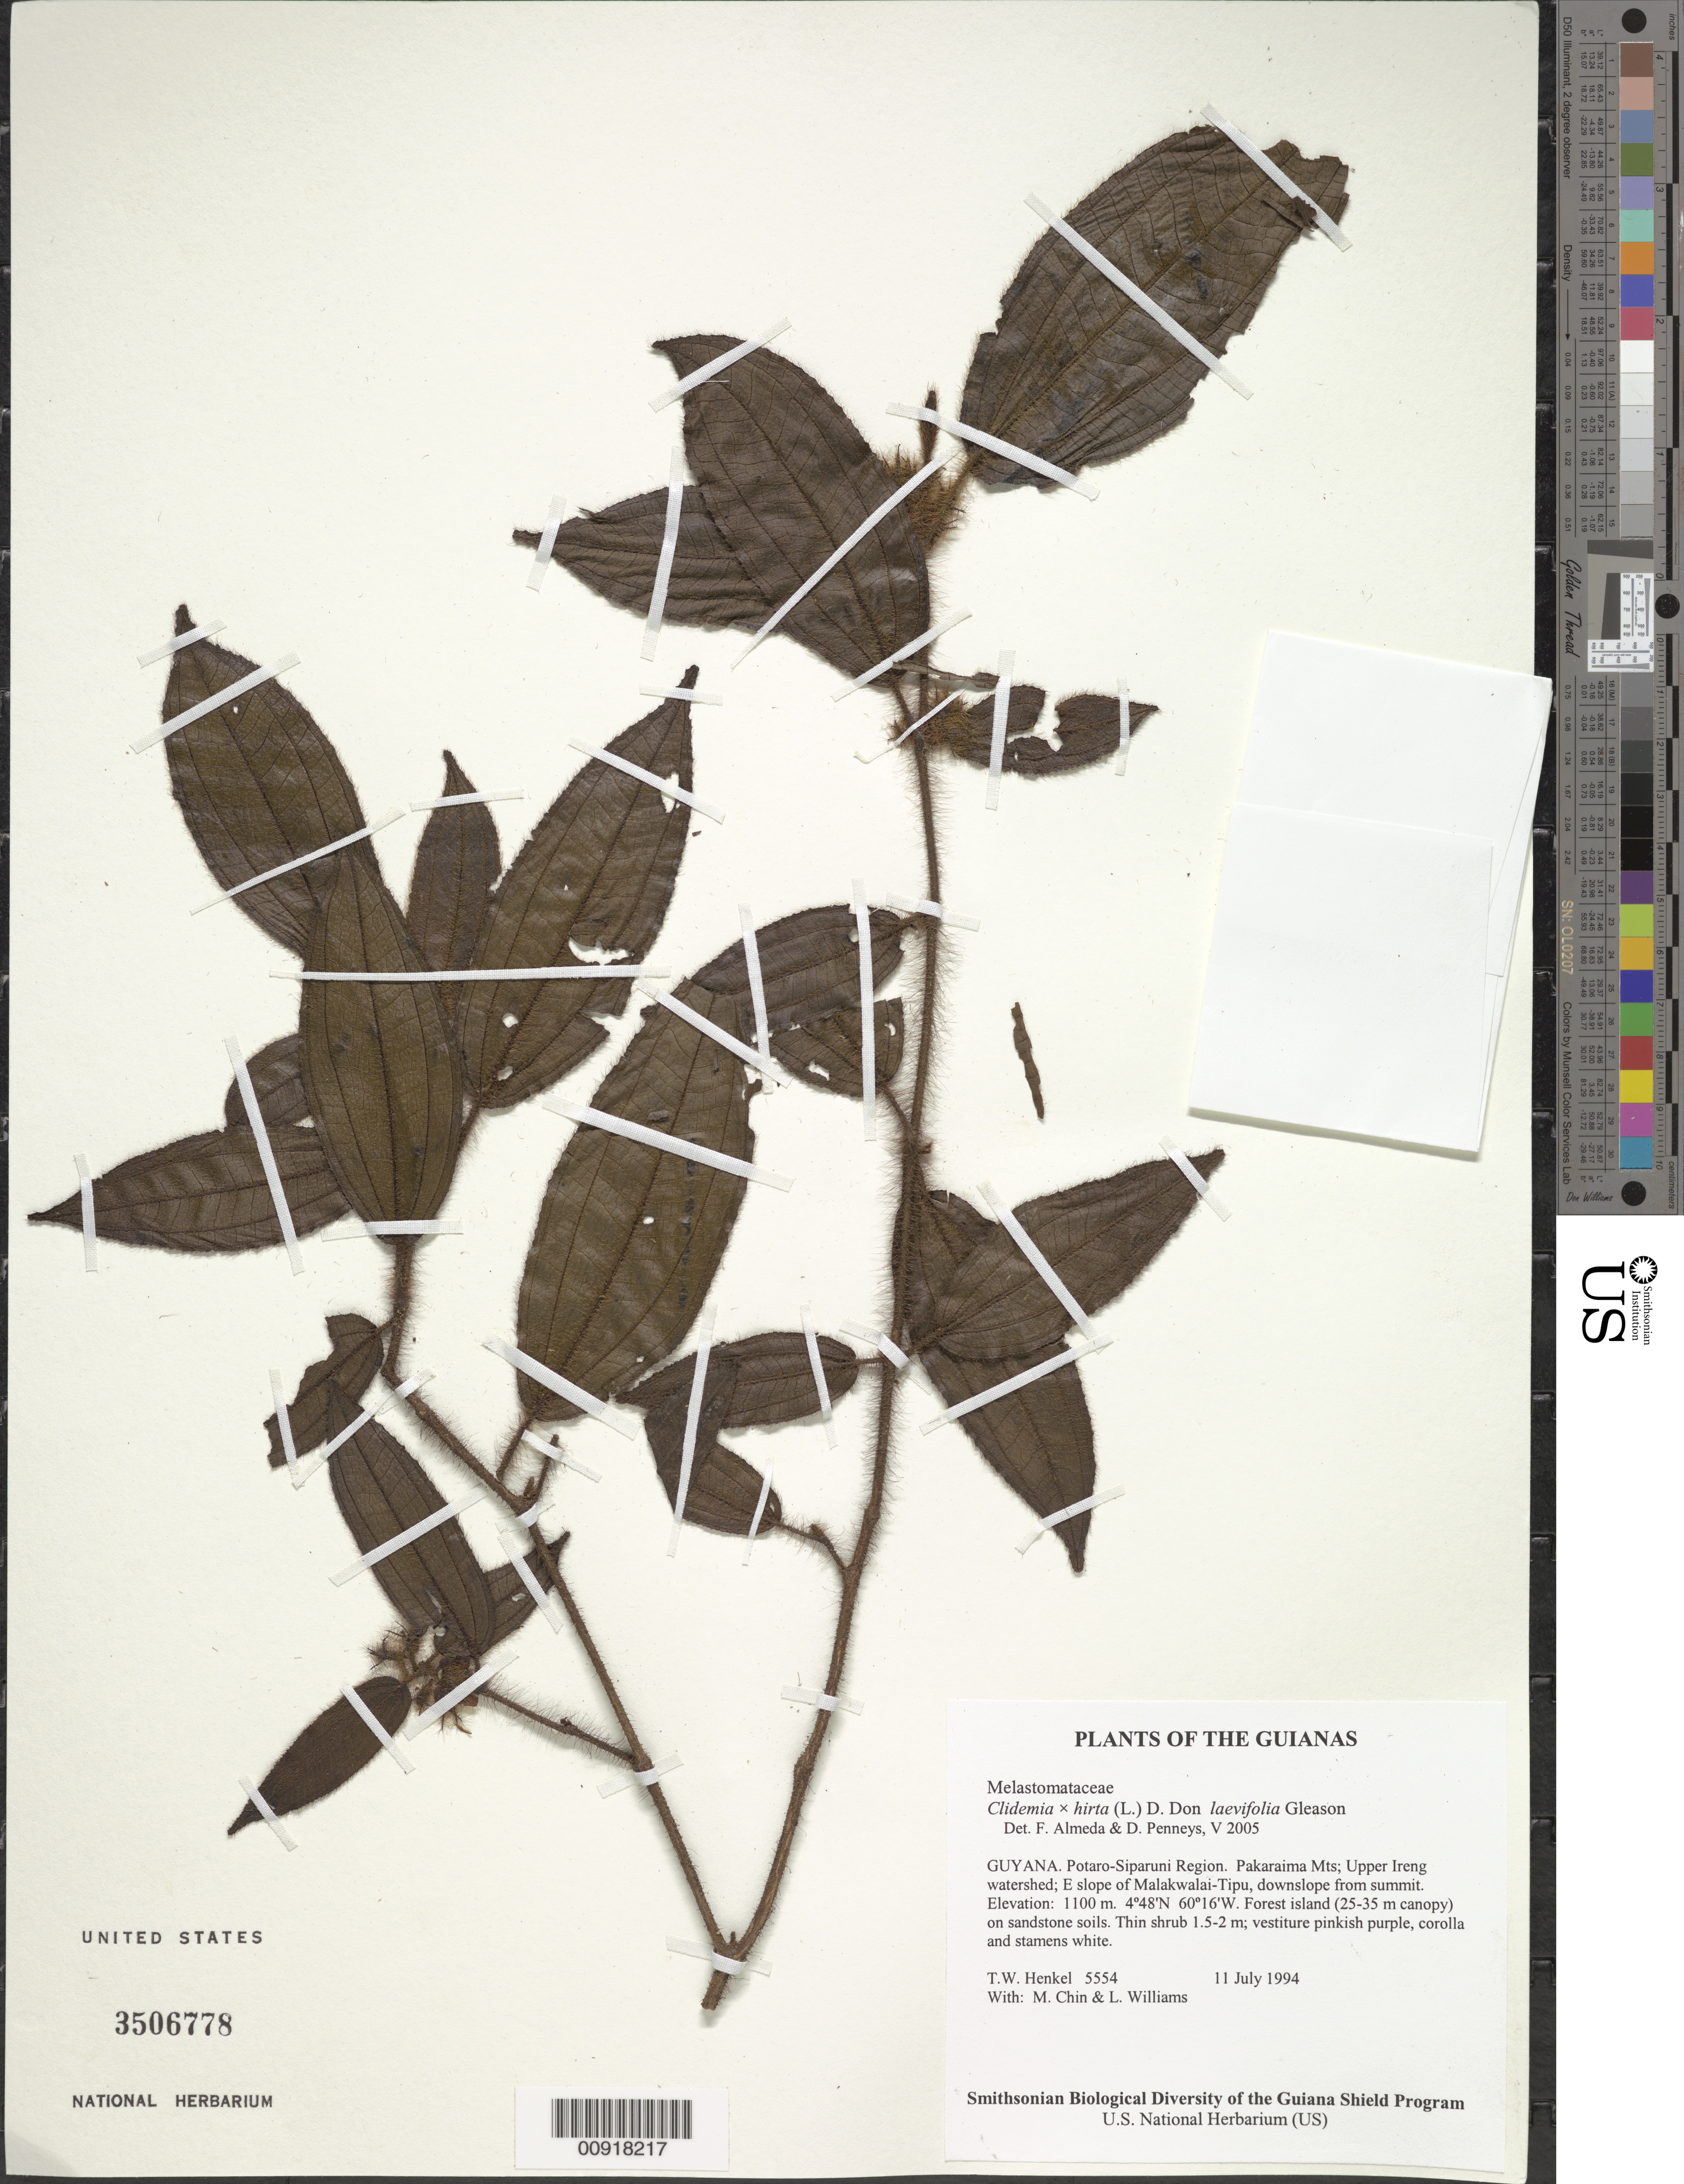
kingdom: Plantae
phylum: Tracheophyta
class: Magnoliopsida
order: Myrtales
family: Melastomataceae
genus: Clidemia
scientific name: Clidemia hirta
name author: (L.) D. Don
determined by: Almeda, F.; Penneys, D. S.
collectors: T. Henkel, M. Chin & L. Williams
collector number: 5554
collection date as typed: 11 July 1994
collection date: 1994-07-11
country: Guyana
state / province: Potaro-Siparuni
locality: Pakaraima Mts; Upper Ireng watershed; E slope of Malakwalai-Tipu, downslope from summit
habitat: Forest island (25-35 m canopy) on sandstone soils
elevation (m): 1100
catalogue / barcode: US 3506778